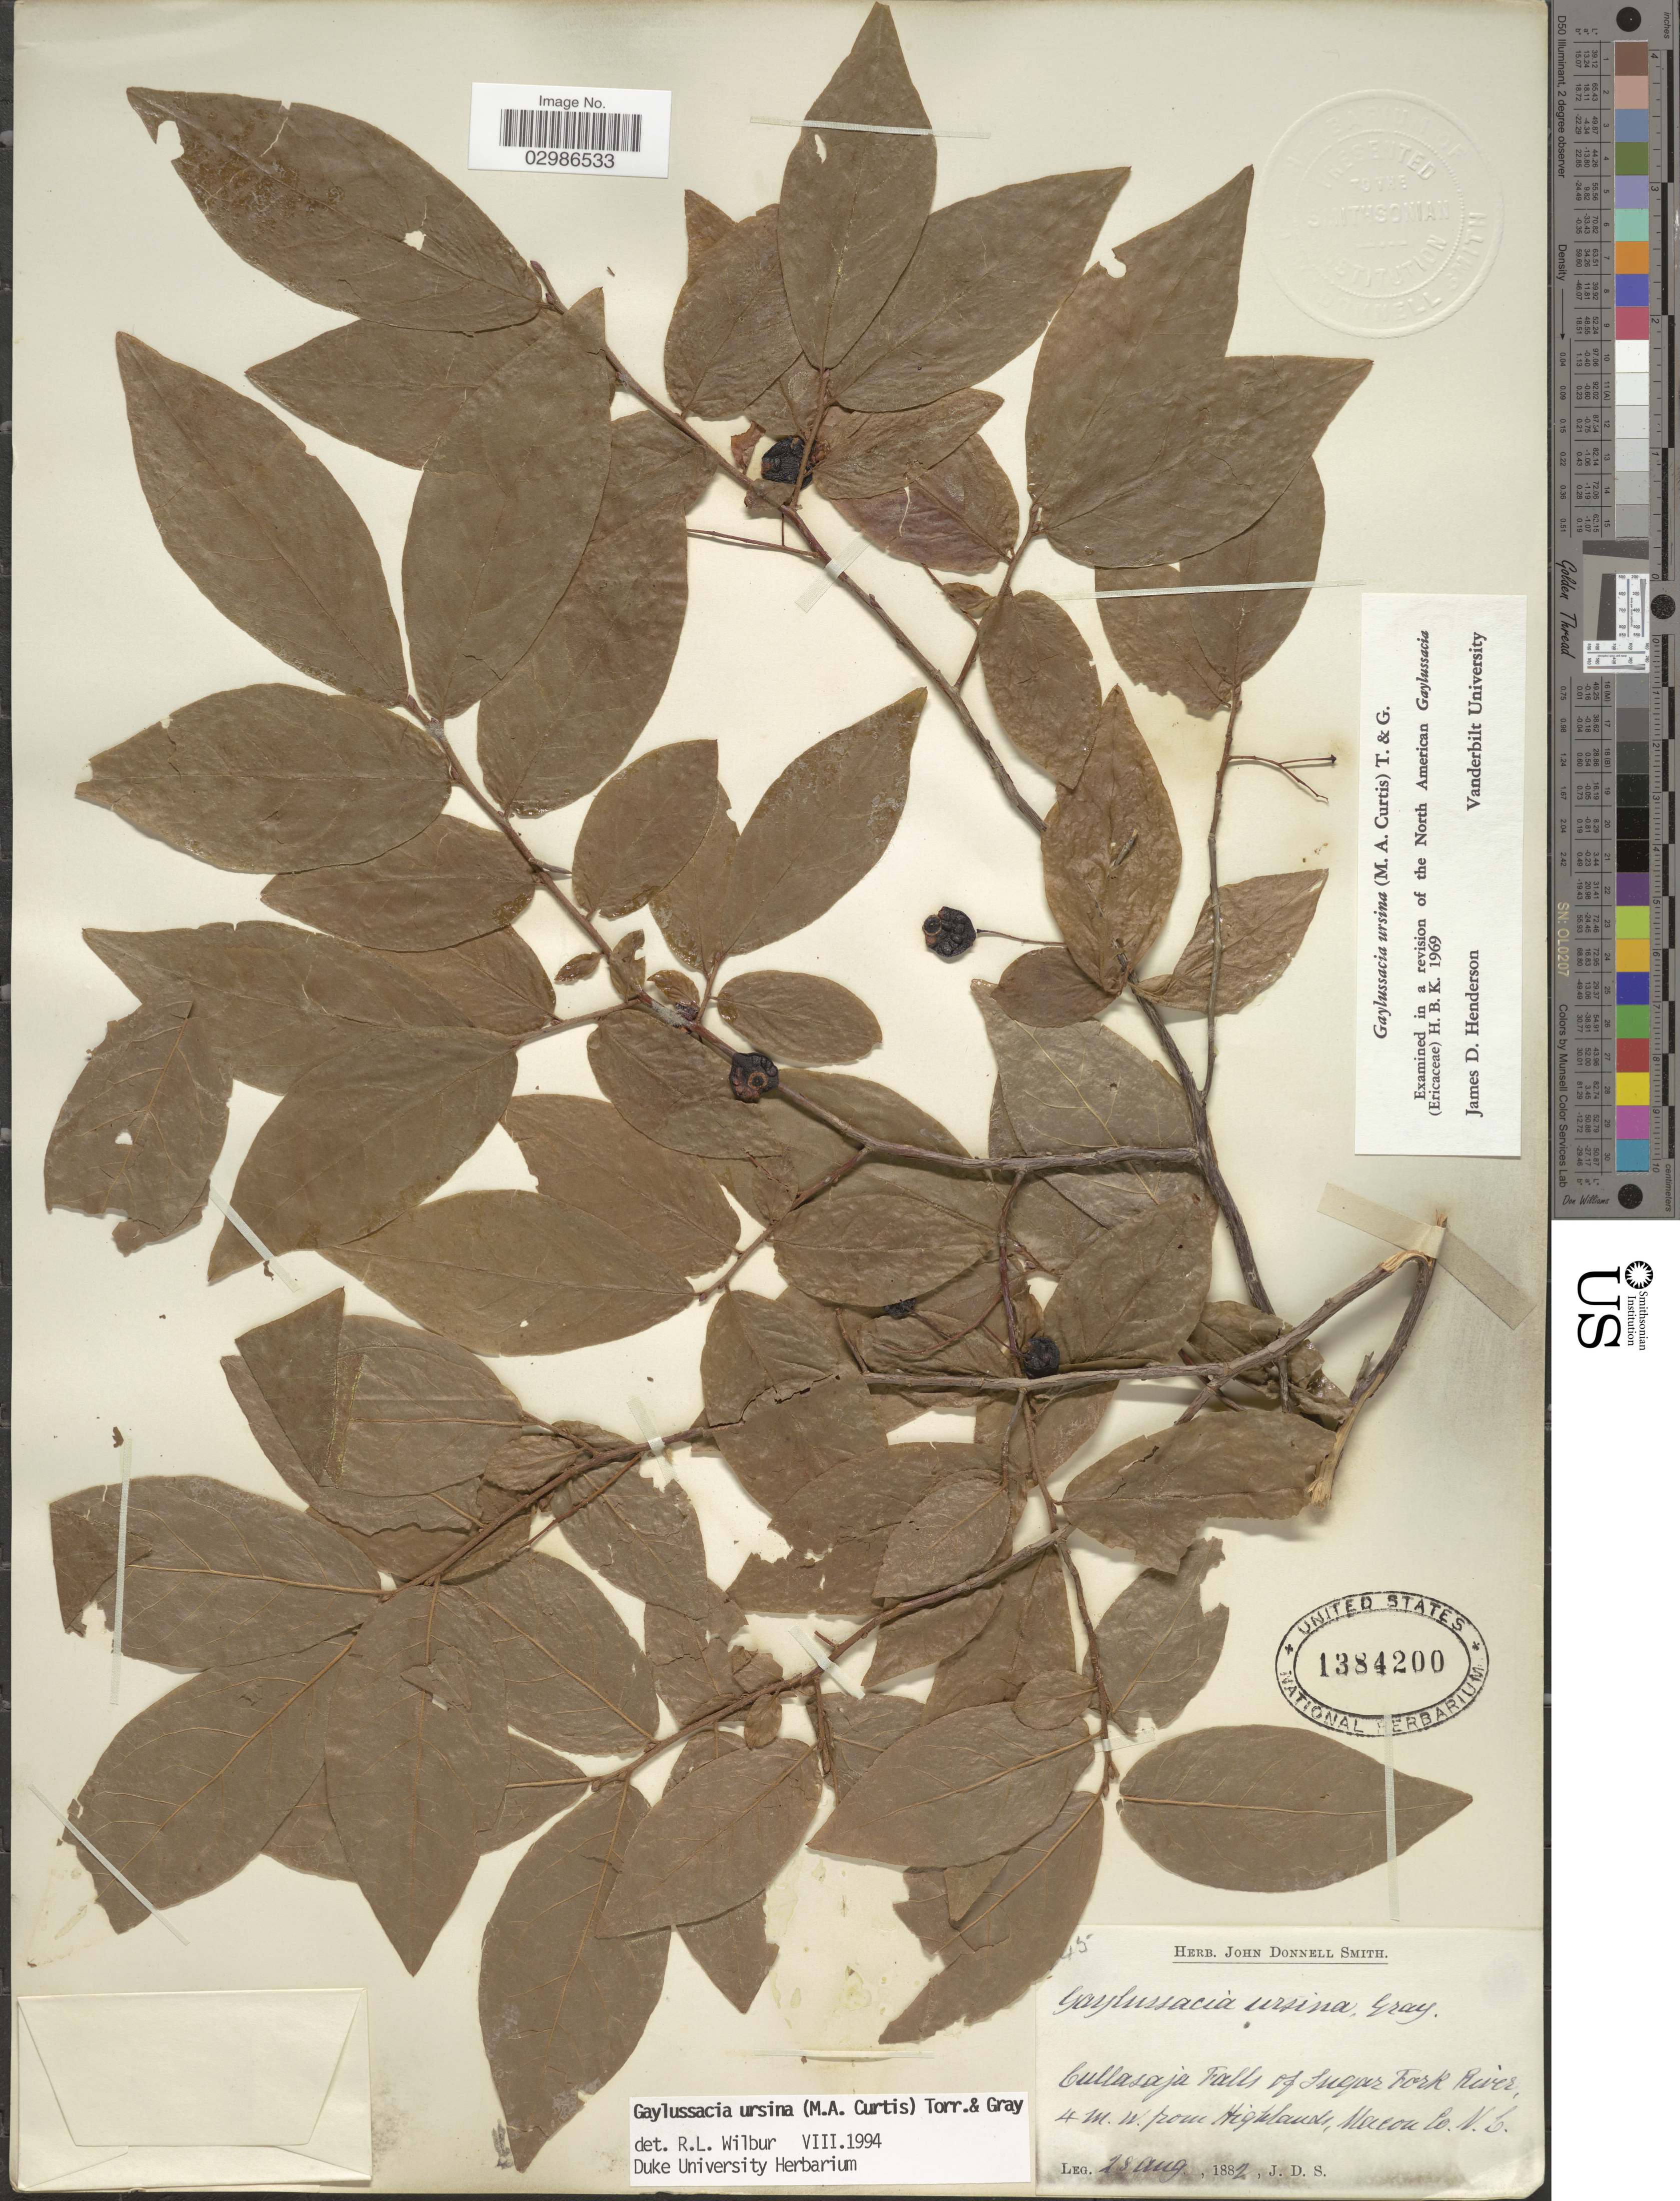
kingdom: Plantae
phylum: Tracheophyta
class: Magnoliopsida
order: Ericales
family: Ericaceae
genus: Gaylussacia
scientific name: Gaylussacia ursina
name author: (M.A. Curtis) Torr. & A. Gray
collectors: J. Donnell Smith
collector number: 45?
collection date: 1882-08-28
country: United States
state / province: North Carolina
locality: Cullasaja Falls of Sugar Fork River, 4 m. w. from Highlands, Macon Co. N.C.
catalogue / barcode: US 1384200